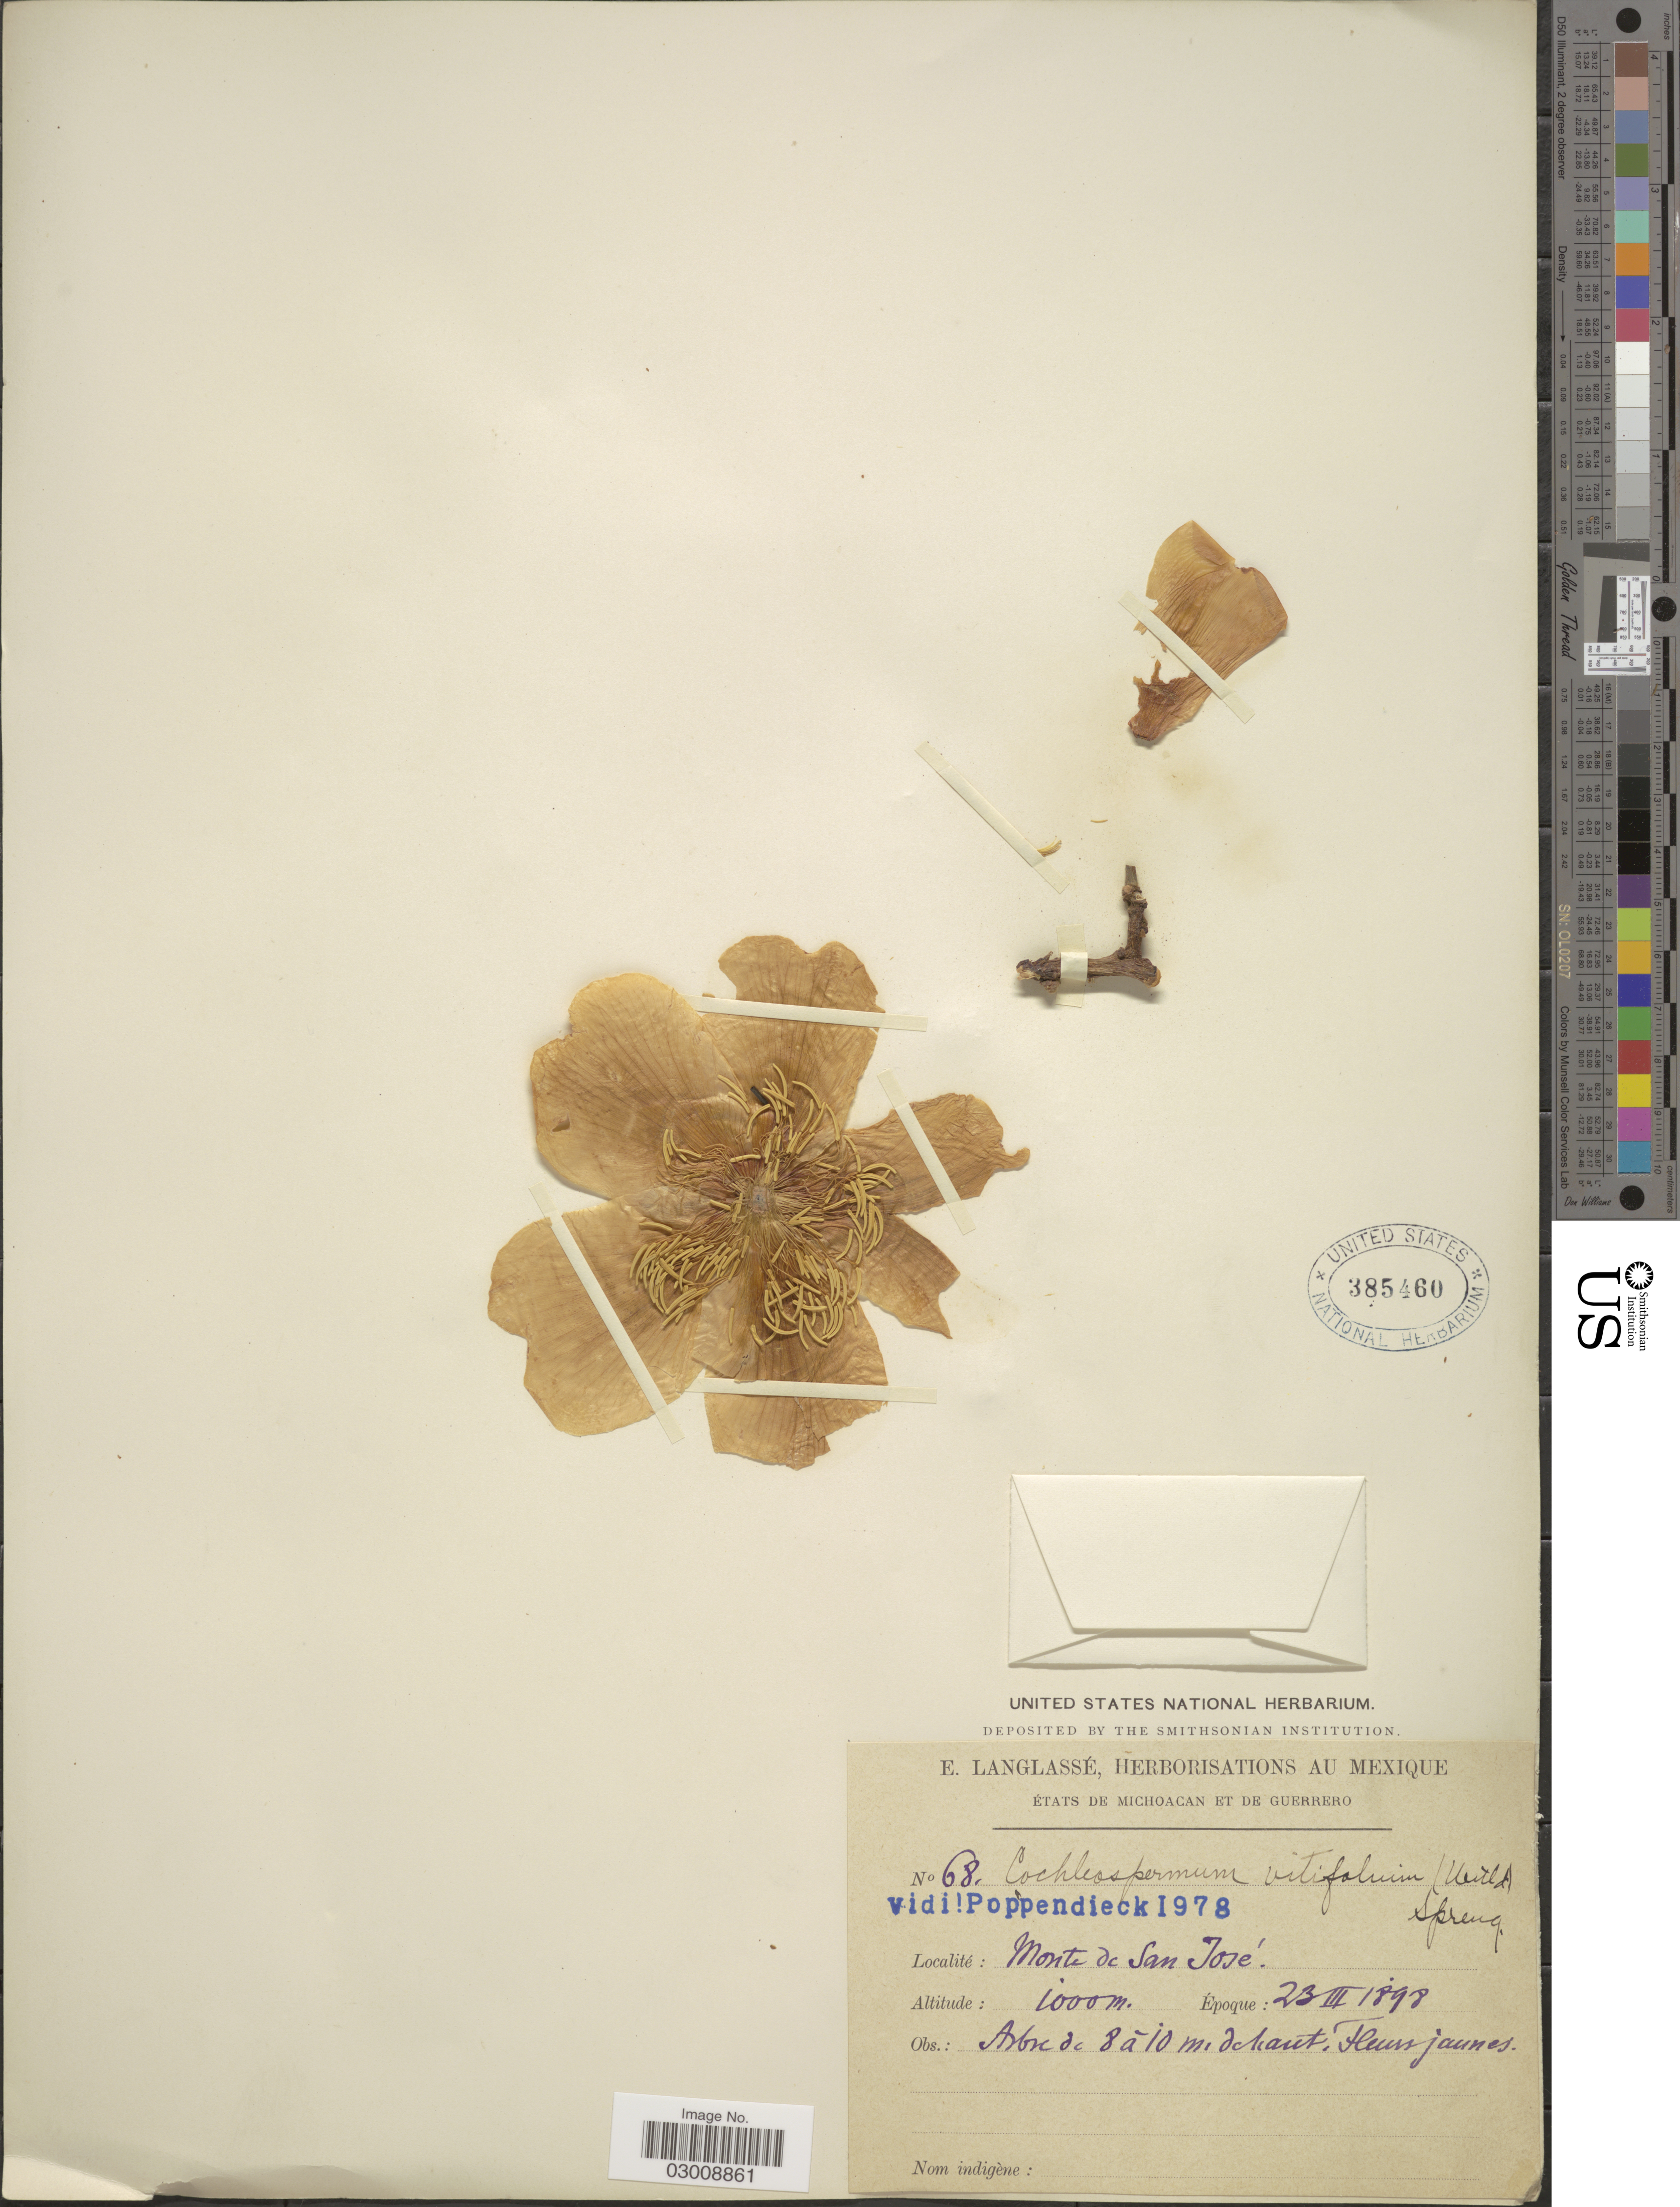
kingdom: Plantae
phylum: Tracheophyta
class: Magnoliopsida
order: Malvales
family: Cochlospermaceae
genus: Cochlospermum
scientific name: Cochlospermum vitifolium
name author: (Willd.) Spreng.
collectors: E. Langlassé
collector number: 68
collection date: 1898-03-23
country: Mexico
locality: États de Michoacan et de Guerrero. Monte de San José.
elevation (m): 1000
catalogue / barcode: US 385460